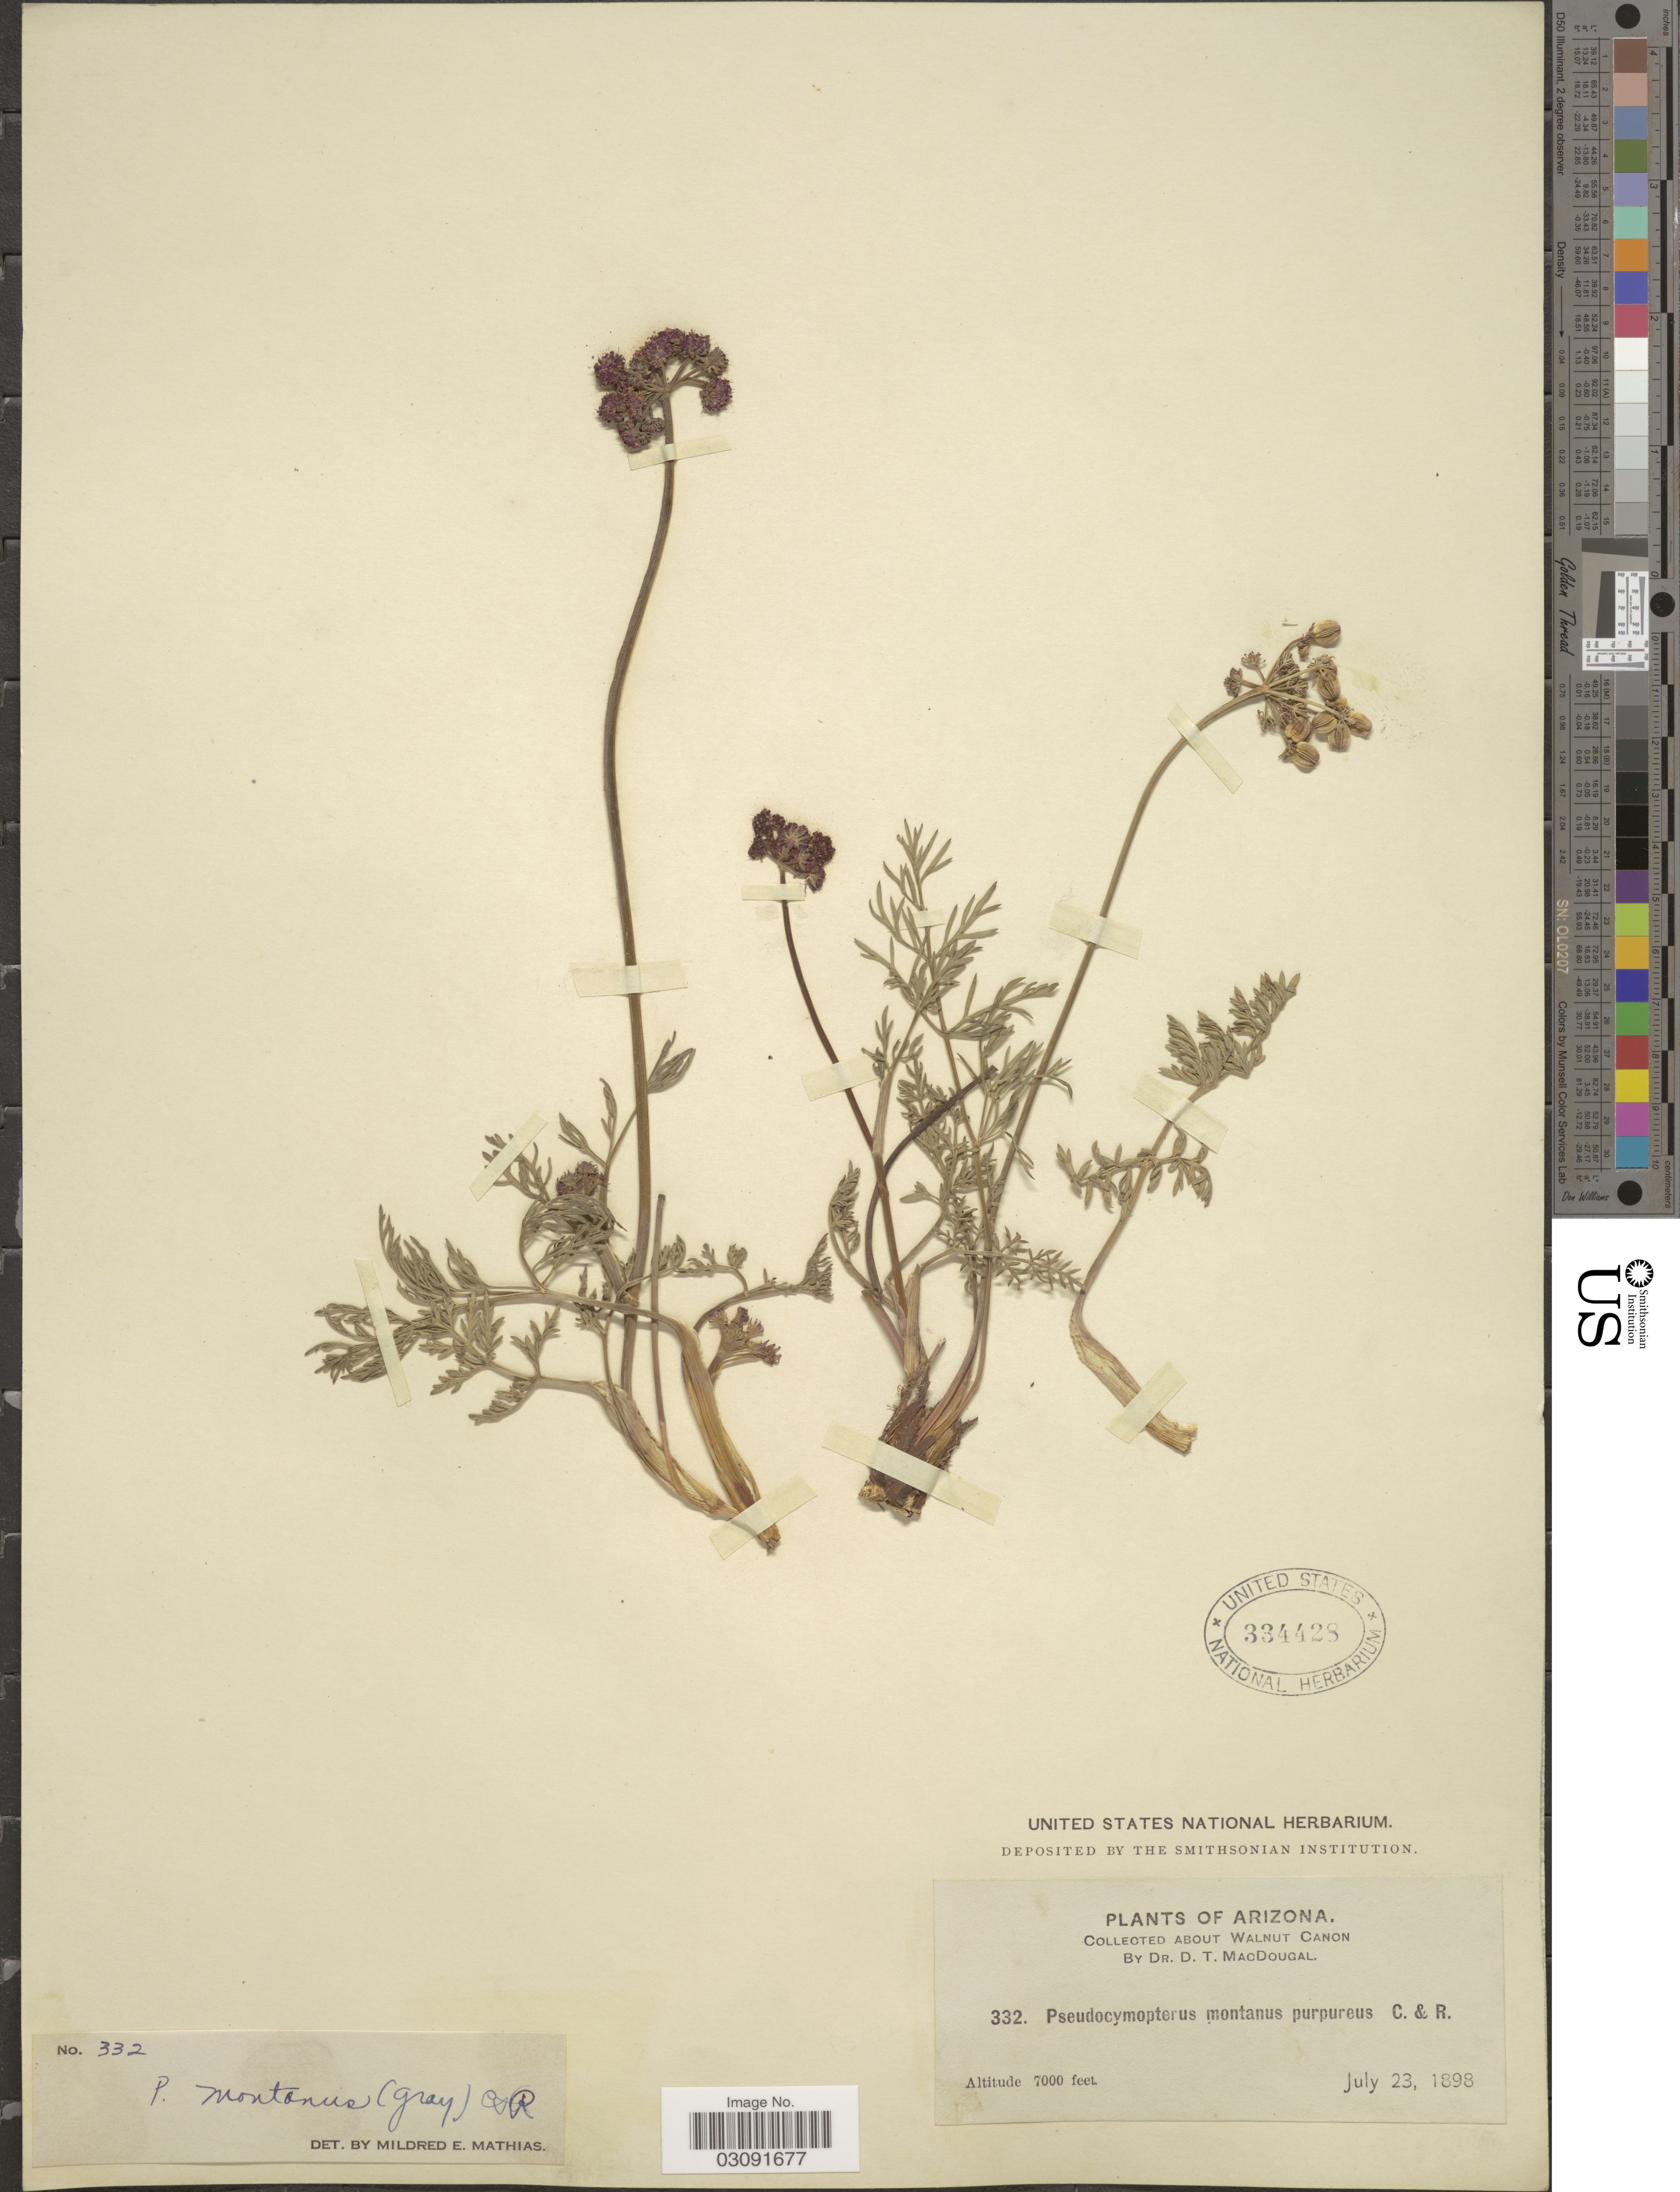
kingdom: Plantae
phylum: Tracheophyta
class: Magnoliopsida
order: Apiales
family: Apiaceae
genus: Pseudocymopterus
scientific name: Pseudocymopterus montanus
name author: (A. Gray) J.M. Coult. & Rose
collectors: D. T. MacDougal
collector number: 332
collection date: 1898-07-23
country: United States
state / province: Arizona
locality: Walnut Canon.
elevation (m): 2134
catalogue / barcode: US 334428